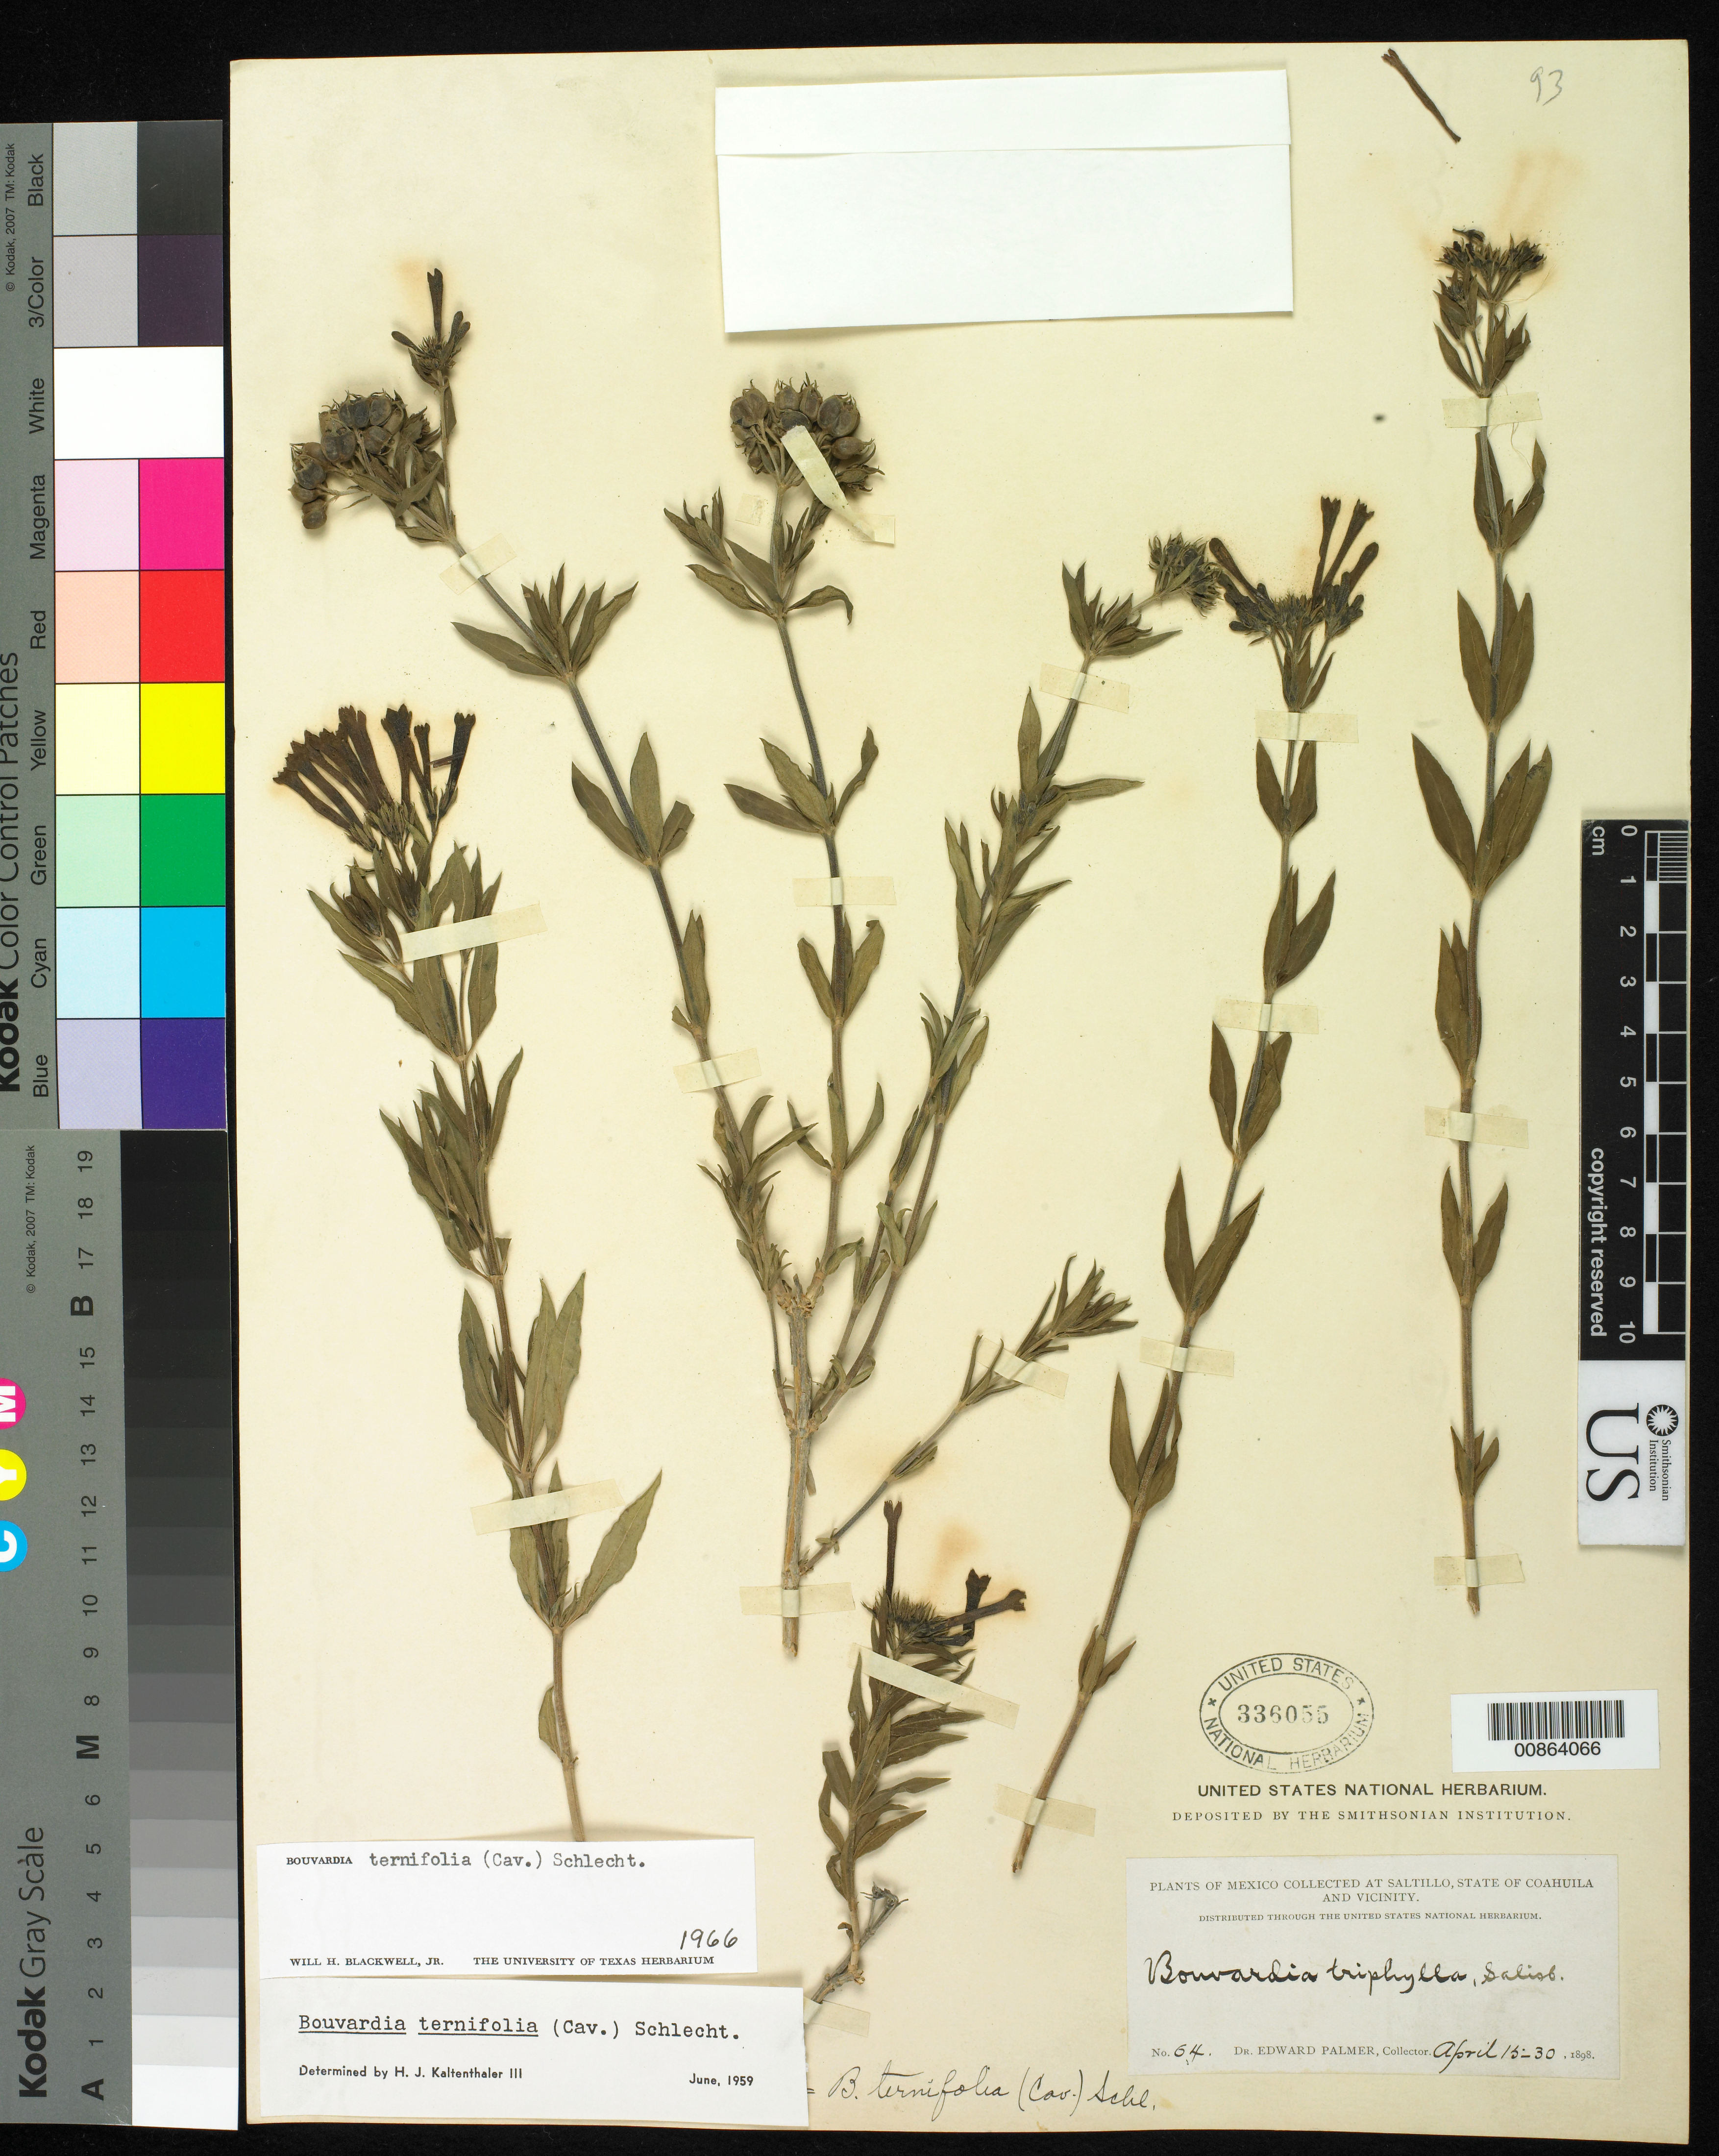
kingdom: Plantae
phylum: Tracheophyta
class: Magnoliopsida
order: Gentianales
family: Rubiaceae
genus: Bouvardia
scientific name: Bouvardia tenuifolia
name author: Standl.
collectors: E. Palmer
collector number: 64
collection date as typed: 15 Apr 1898 to 30 Apr 1898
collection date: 1898-04-15/1898-04-30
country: Mexico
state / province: Coahuila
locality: Saltillo, Coahuila and vicinity.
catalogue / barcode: US 336055